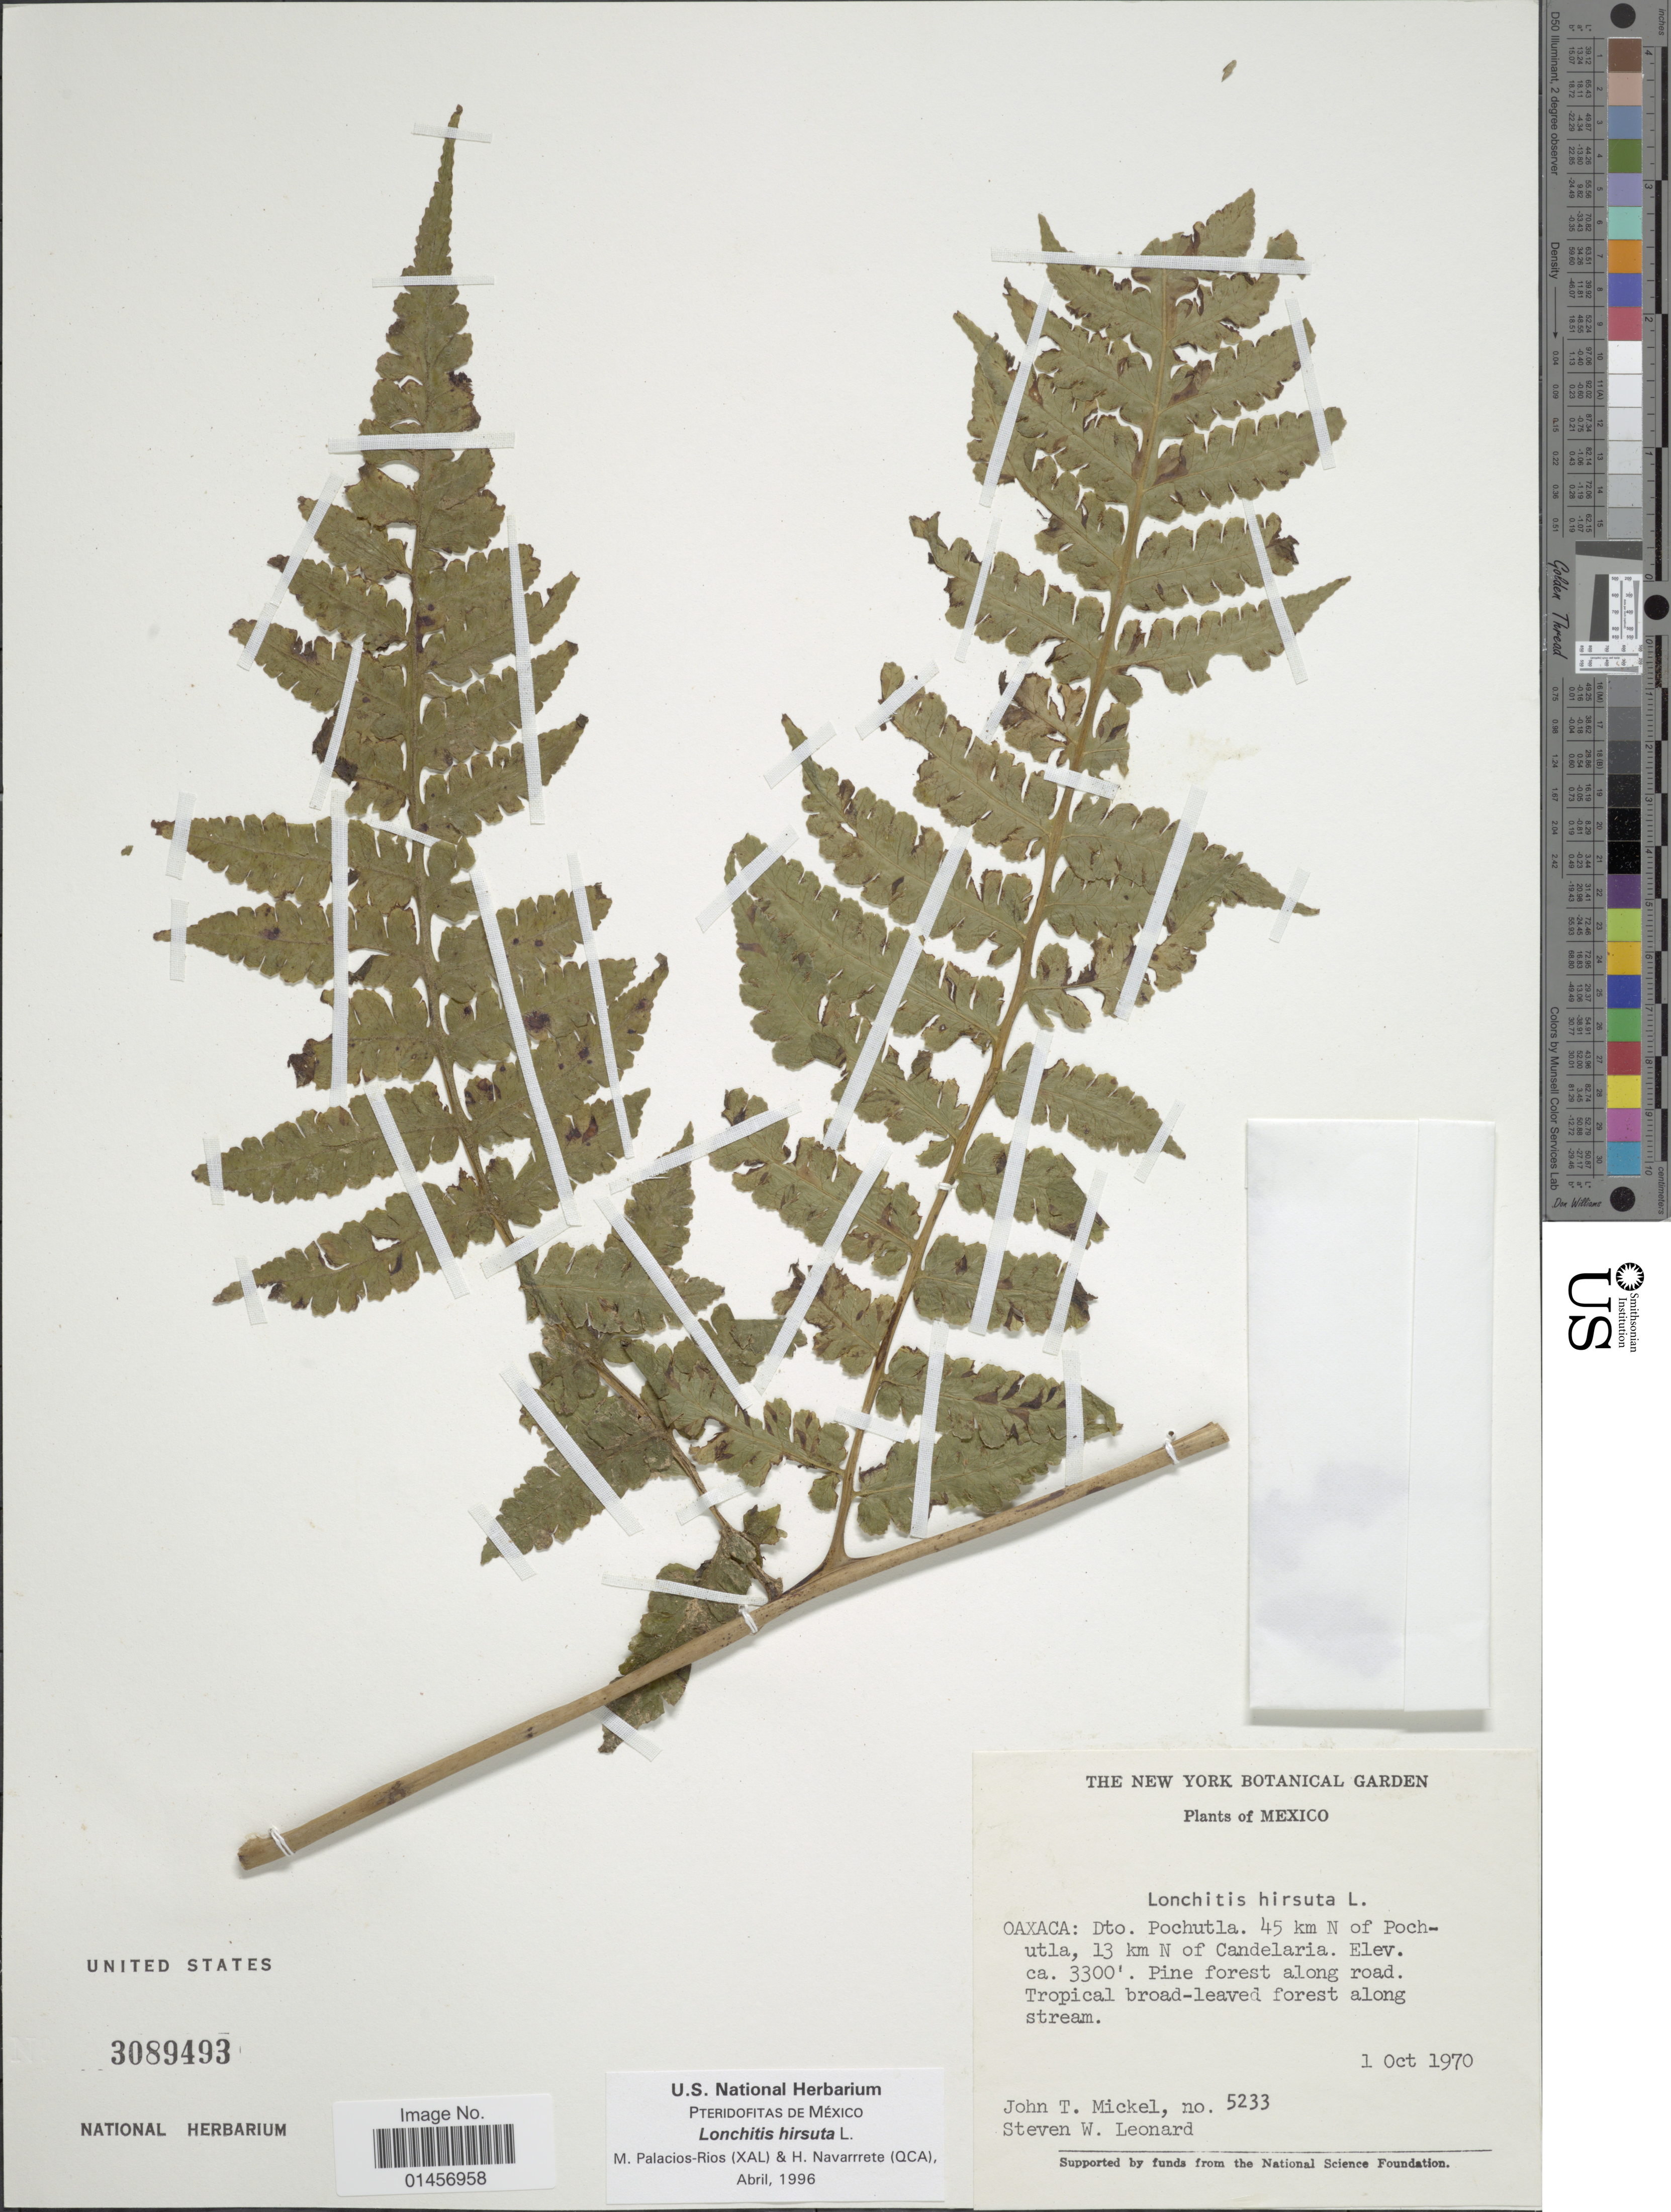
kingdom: Plantae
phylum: Tracheophyta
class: Polypodiopsida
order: Polypodiales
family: Lonchitidaceae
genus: Lonchitis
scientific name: Lonchitis hirsuta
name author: L.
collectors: J. T. Mickel & S. W. Leonard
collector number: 5233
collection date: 1970-10-01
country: Mexico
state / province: Oaxaca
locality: Mexico, Dto. Pochutla. 45 km N of Pochutla, 13 km N of Candelaria.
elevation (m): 1006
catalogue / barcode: US 3089493